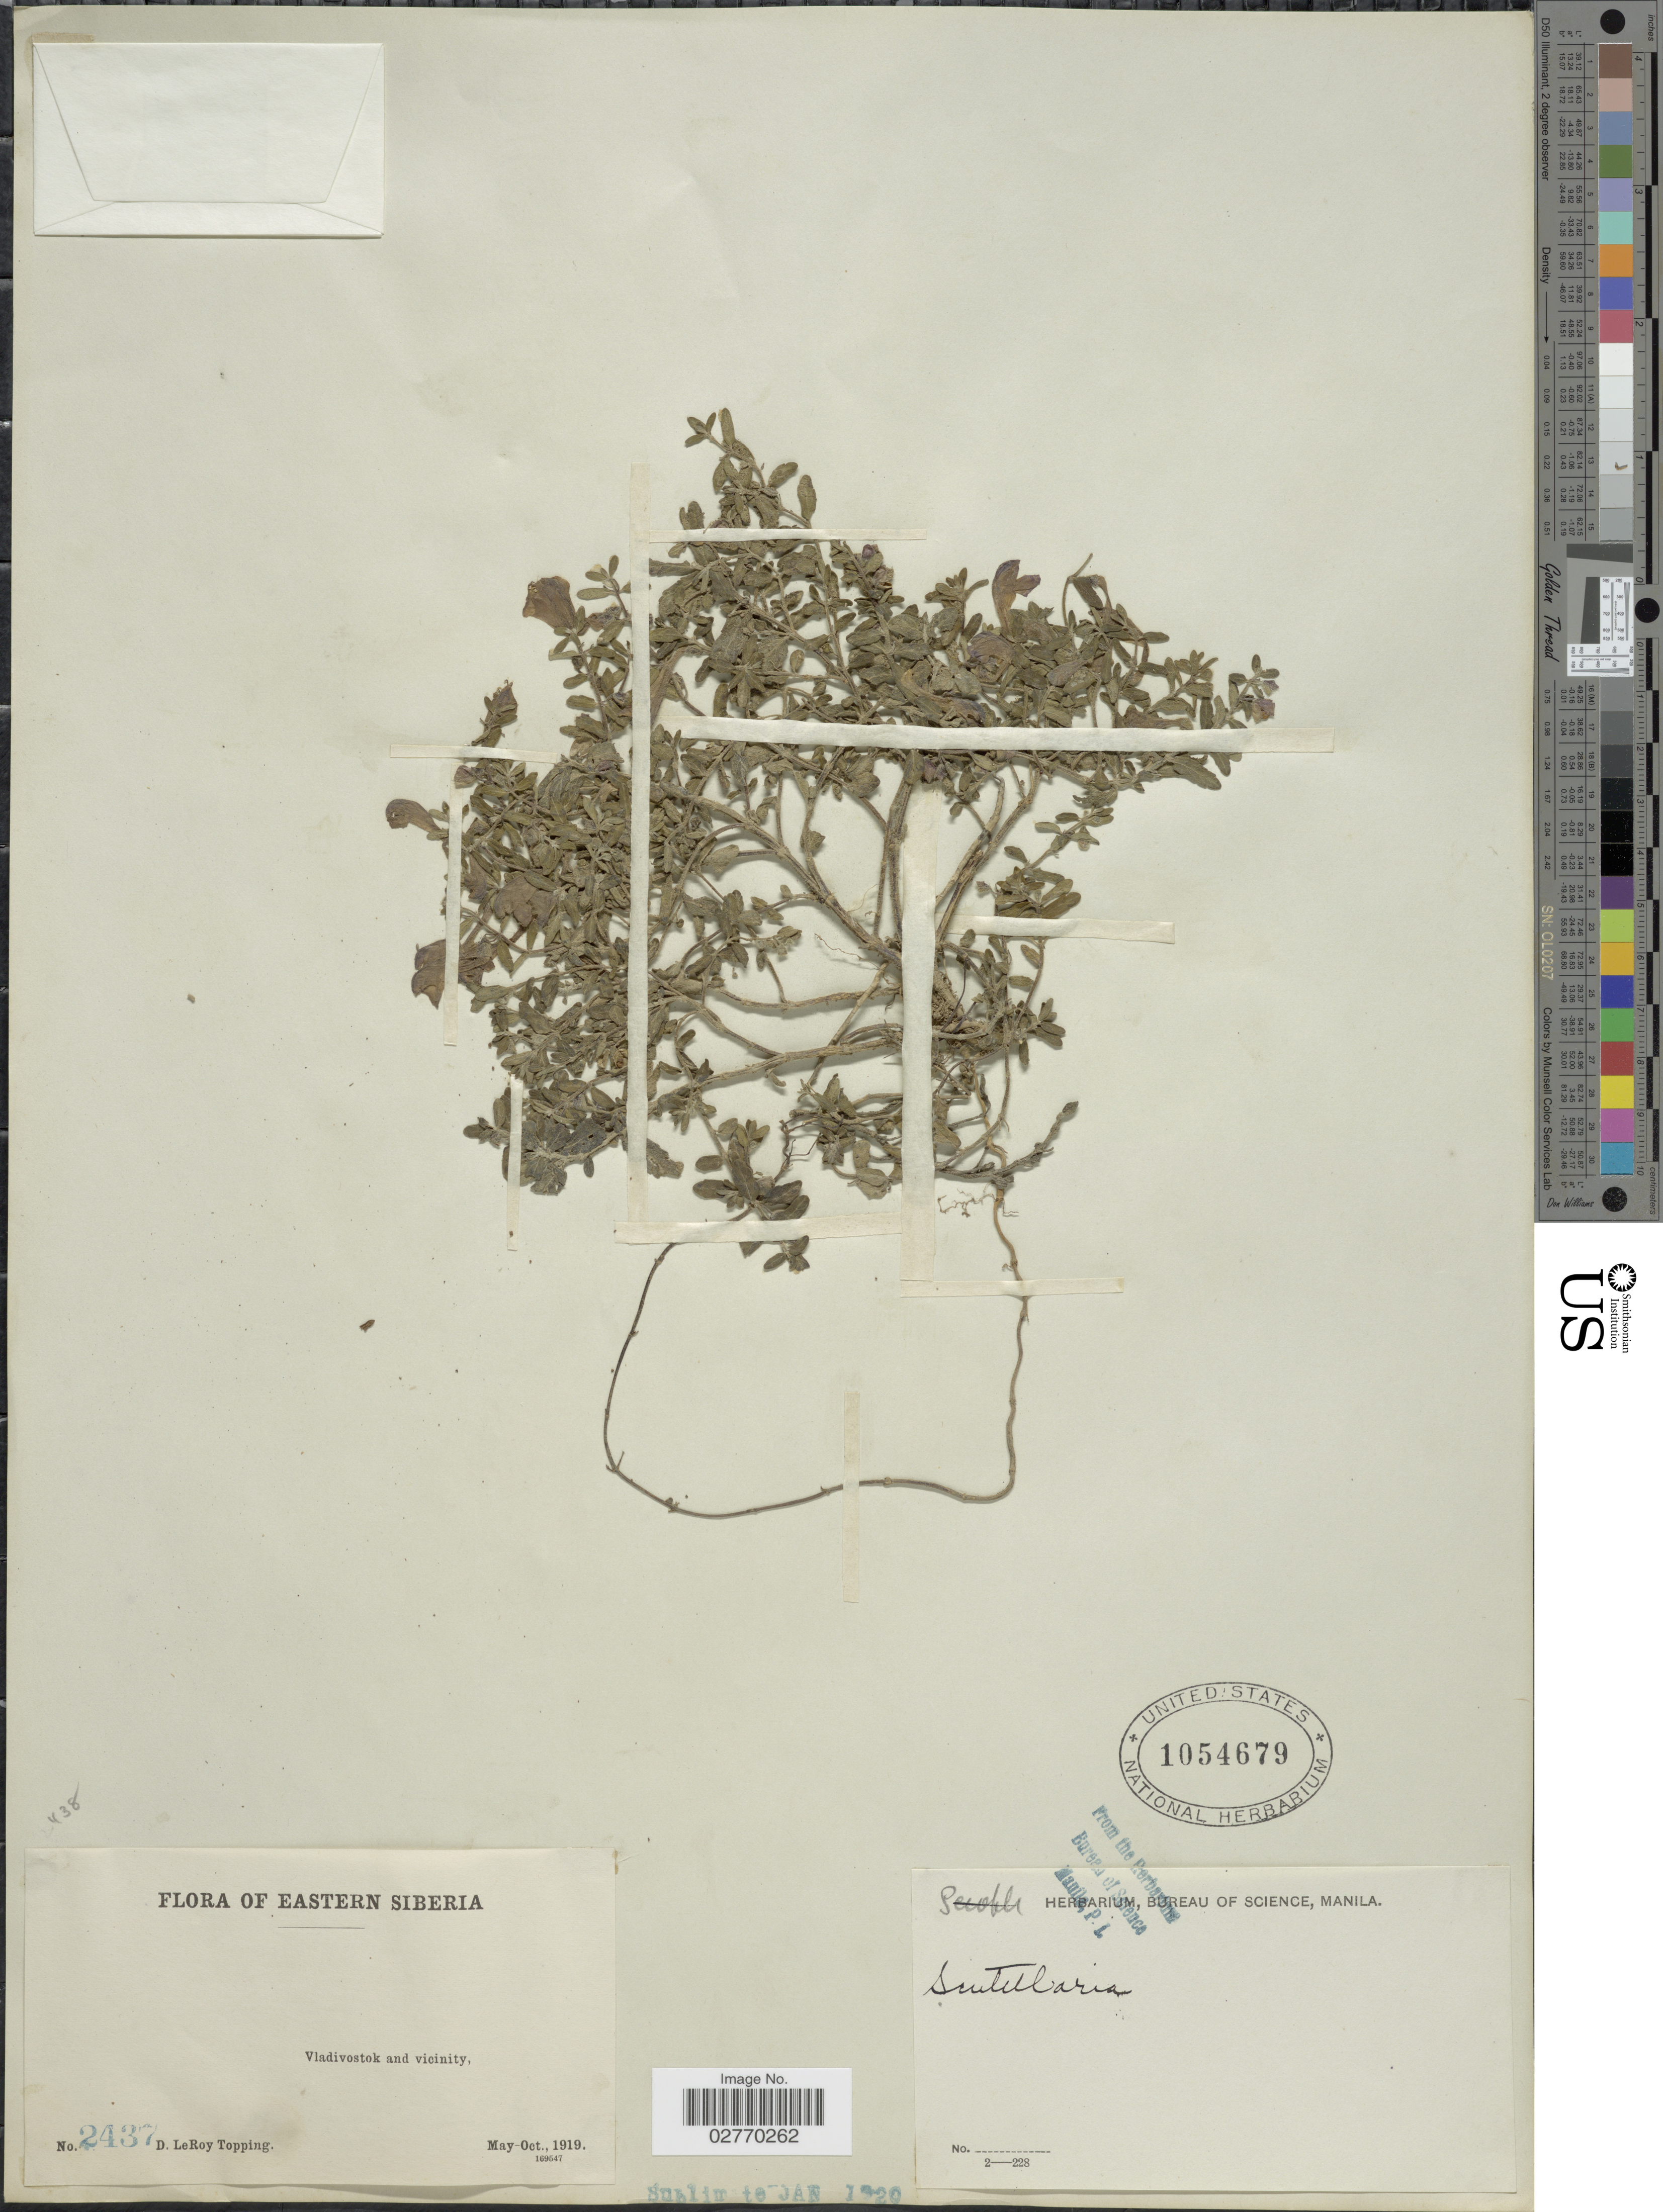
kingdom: Plantae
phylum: Tracheophyta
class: Magnoliopsida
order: Lamiales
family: Lamiaceae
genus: Scutellaria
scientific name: Scutellaria sp.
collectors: D. L. Topping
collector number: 2437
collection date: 1919-05/1919-10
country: Russian Federation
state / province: Primorsky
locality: Eastern Siberia. Vladivostok and vicinity.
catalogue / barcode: US 1054679